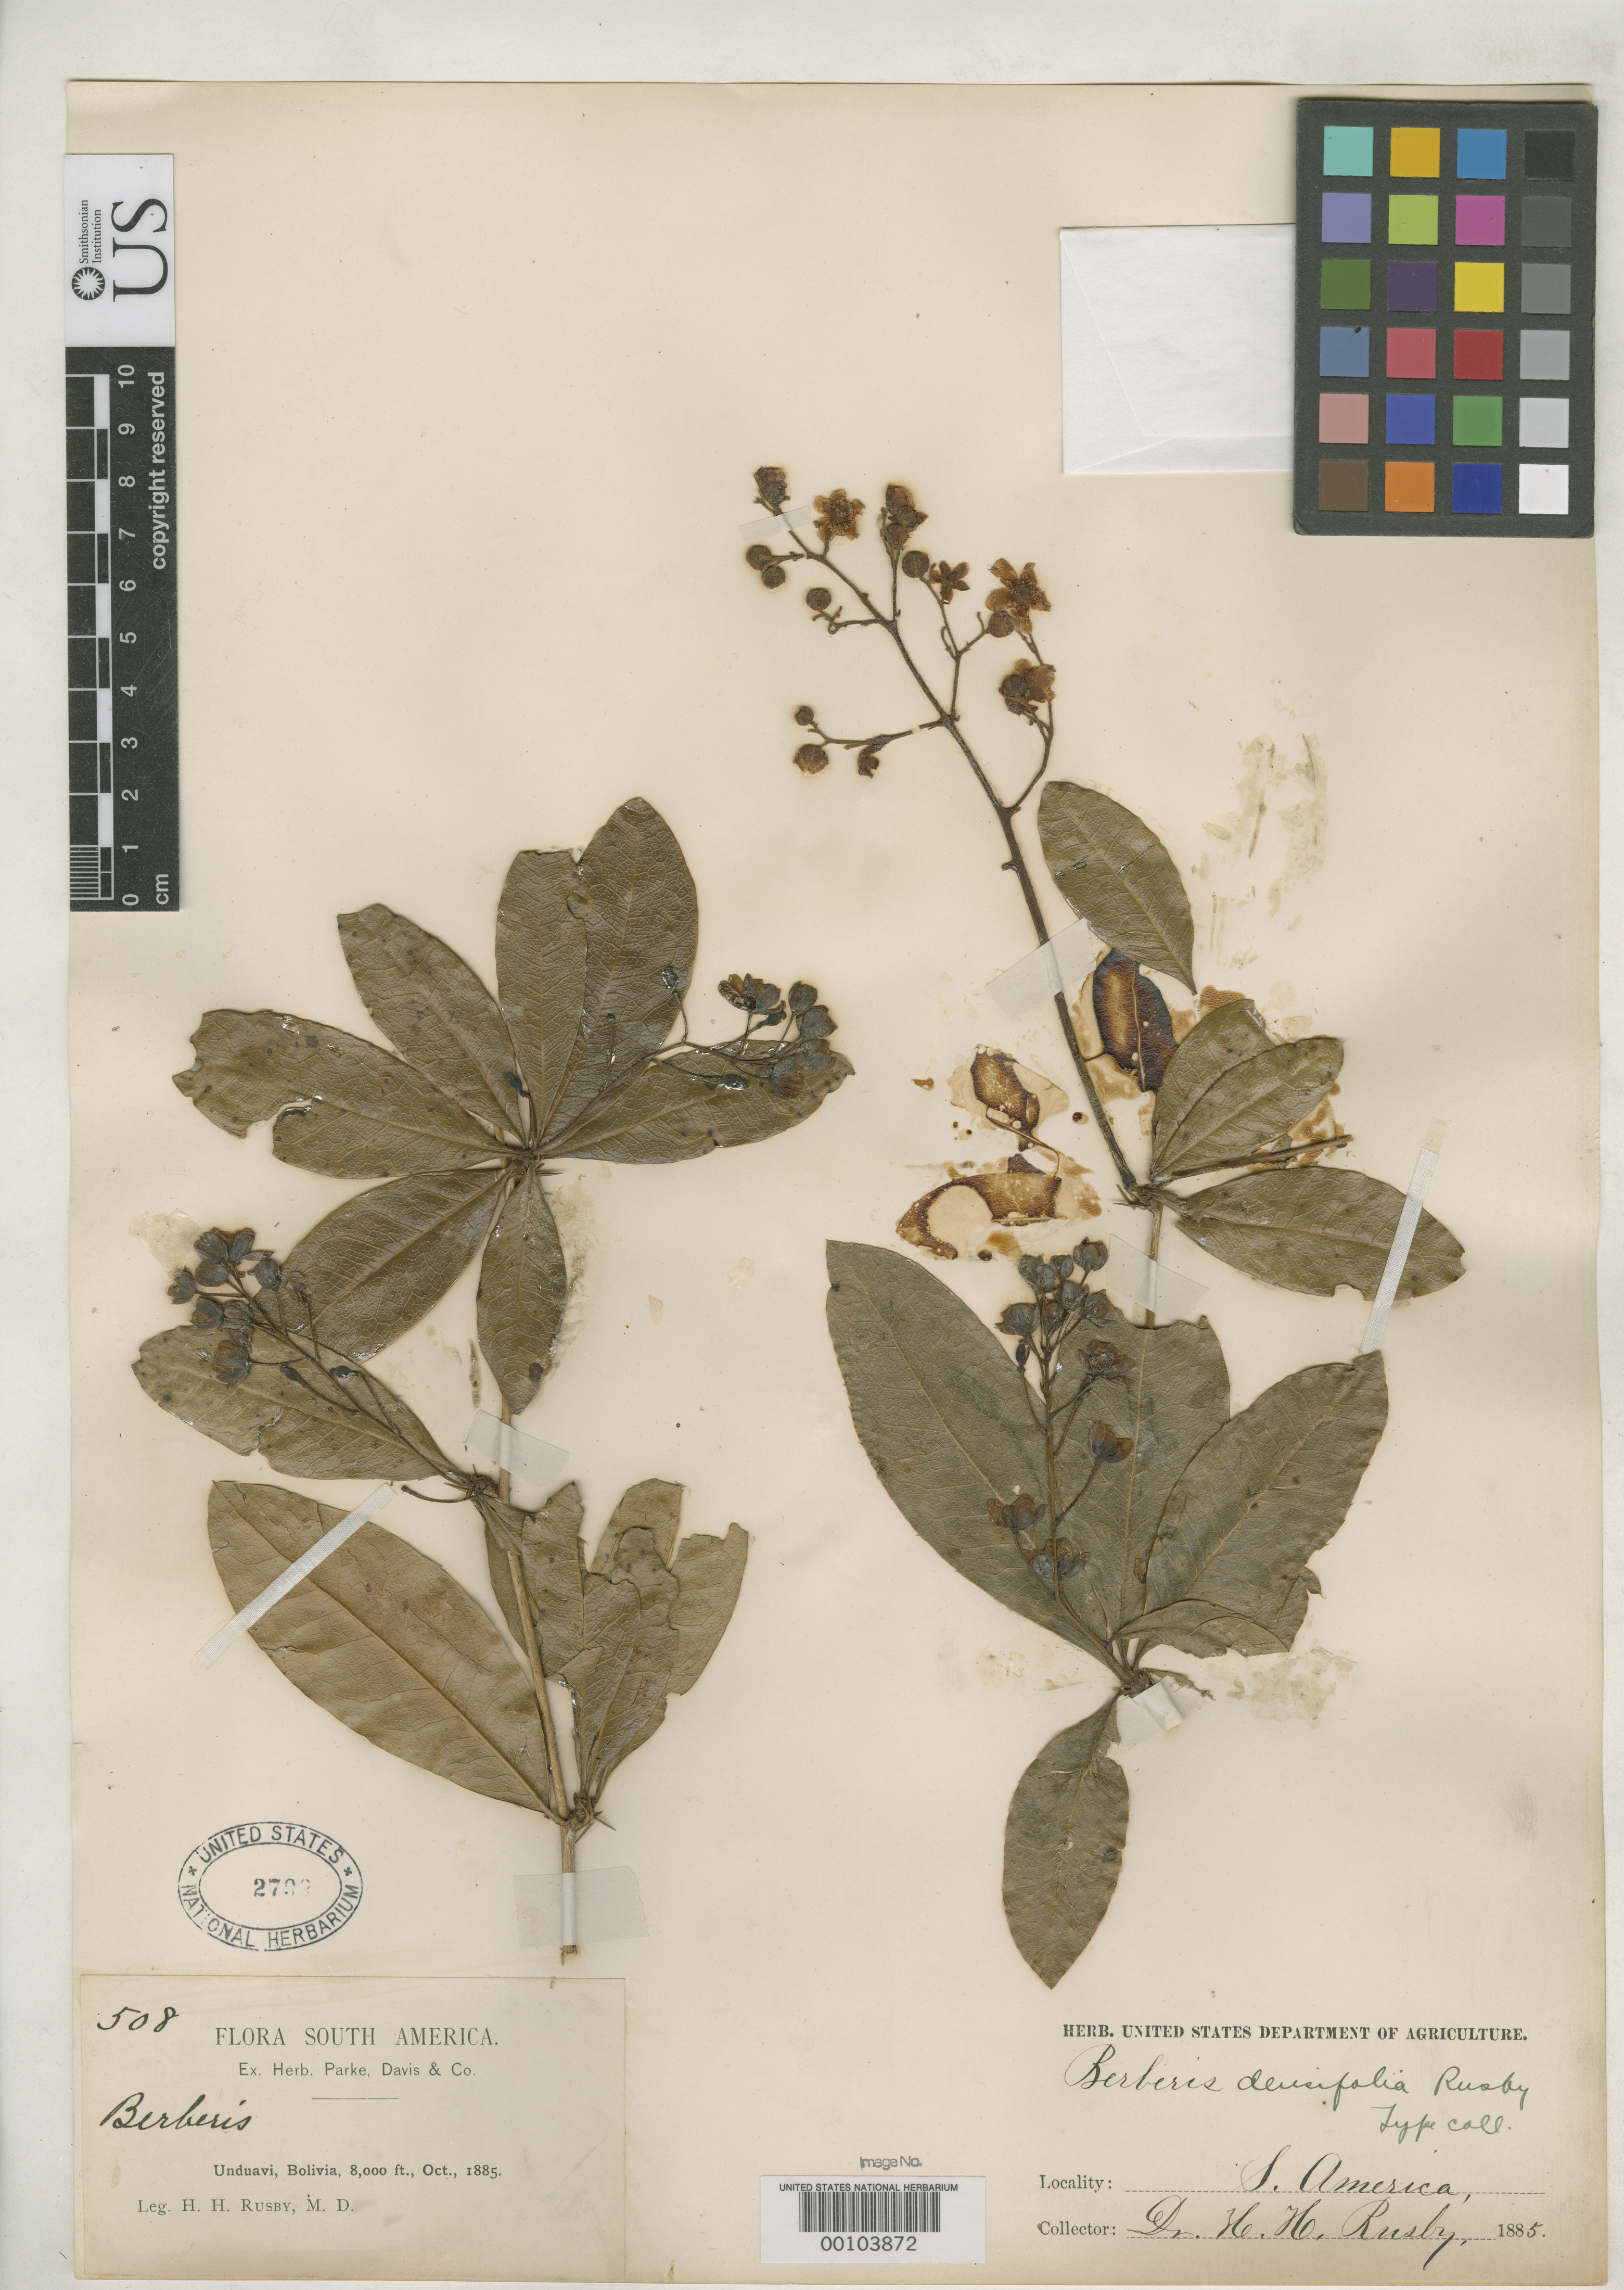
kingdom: Plantae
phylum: Tracheophyta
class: Magnoliopsida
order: Ranunculales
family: Berberidaceae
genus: Berberis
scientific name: Berberis densifolia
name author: Rusby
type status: Isosyntype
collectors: H. H. Rusby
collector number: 508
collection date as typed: Oct., 1885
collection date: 1885-10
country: Bolivia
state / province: La Paz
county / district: Nor Yungas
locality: Unduavi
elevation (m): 3048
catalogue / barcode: US 2792